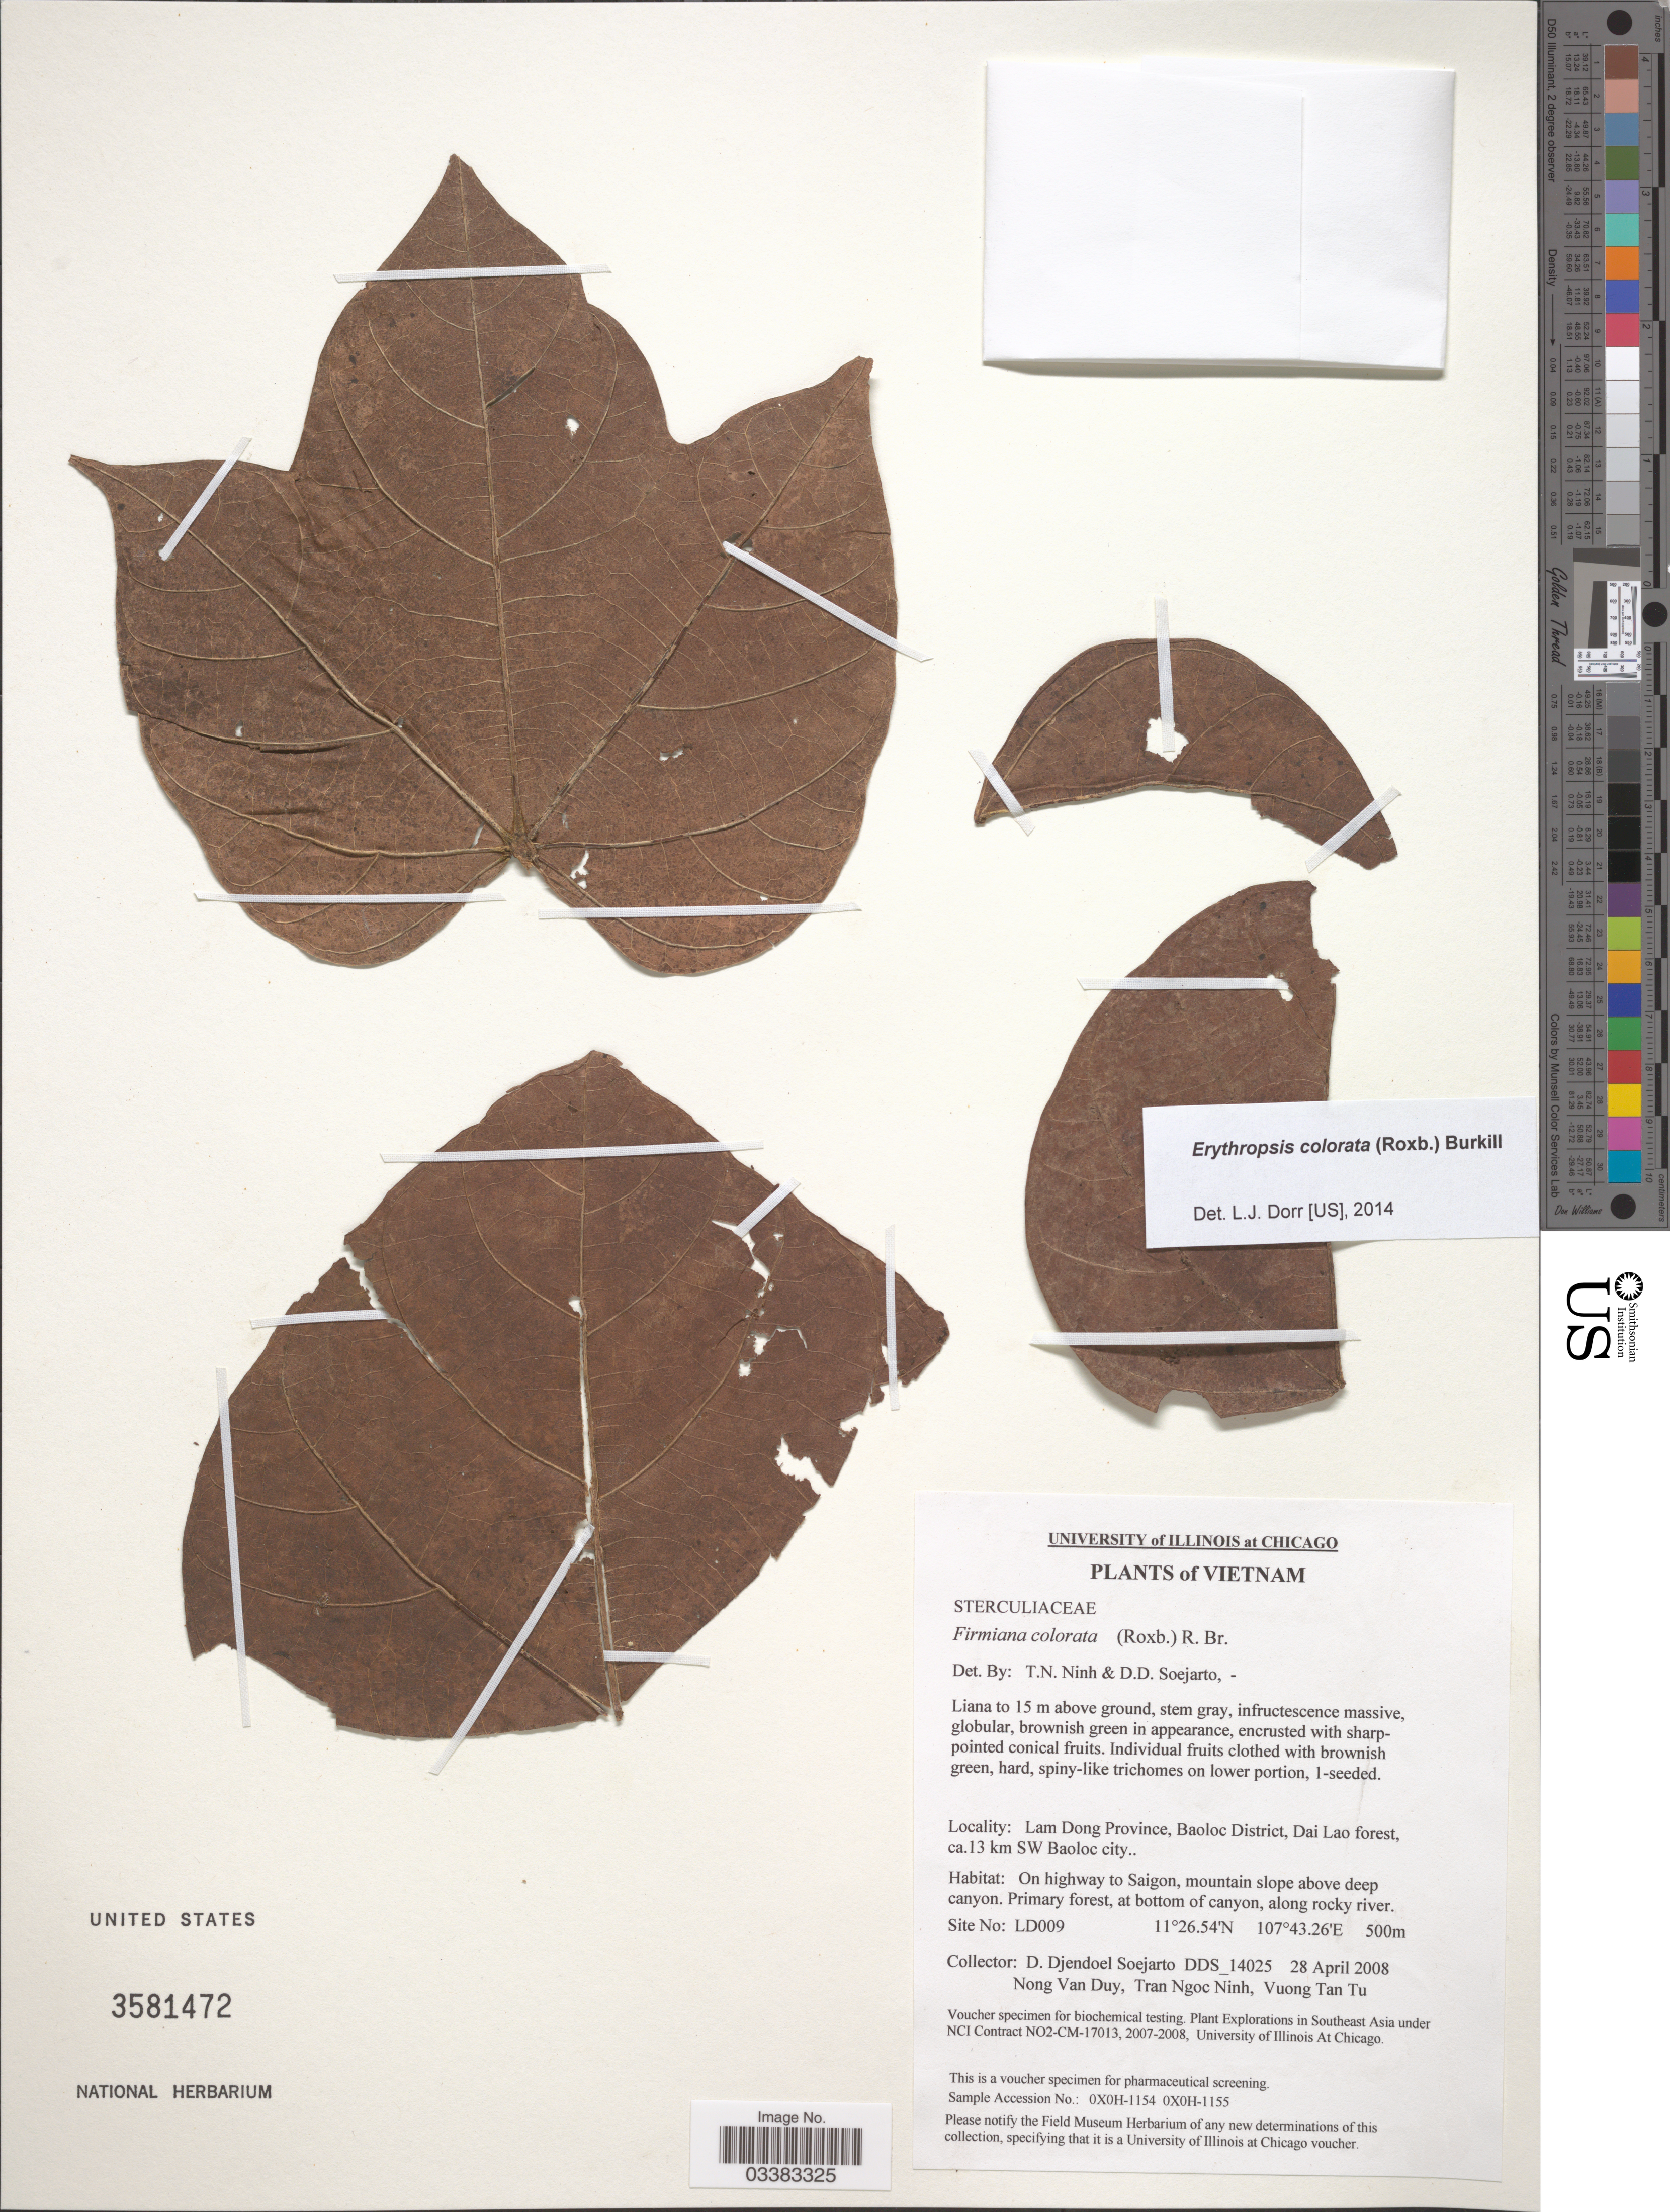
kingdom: Plantae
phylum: Tracheophyta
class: Magnoliopsida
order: Malvales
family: Malvaceae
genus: Erythropsis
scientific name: Erythropsis colorata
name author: (Roxb.) Burkill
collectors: D. D. Soejarto, D. Nong, T. N. Ninh & V. Tu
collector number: DDS_14025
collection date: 2008-04-28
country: Vietnam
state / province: Lam Dong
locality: Baoloc District, Dai Lao forest, ca. 13 km SW Baoloc city. On highway to Saigon.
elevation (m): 500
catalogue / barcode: US 3581472